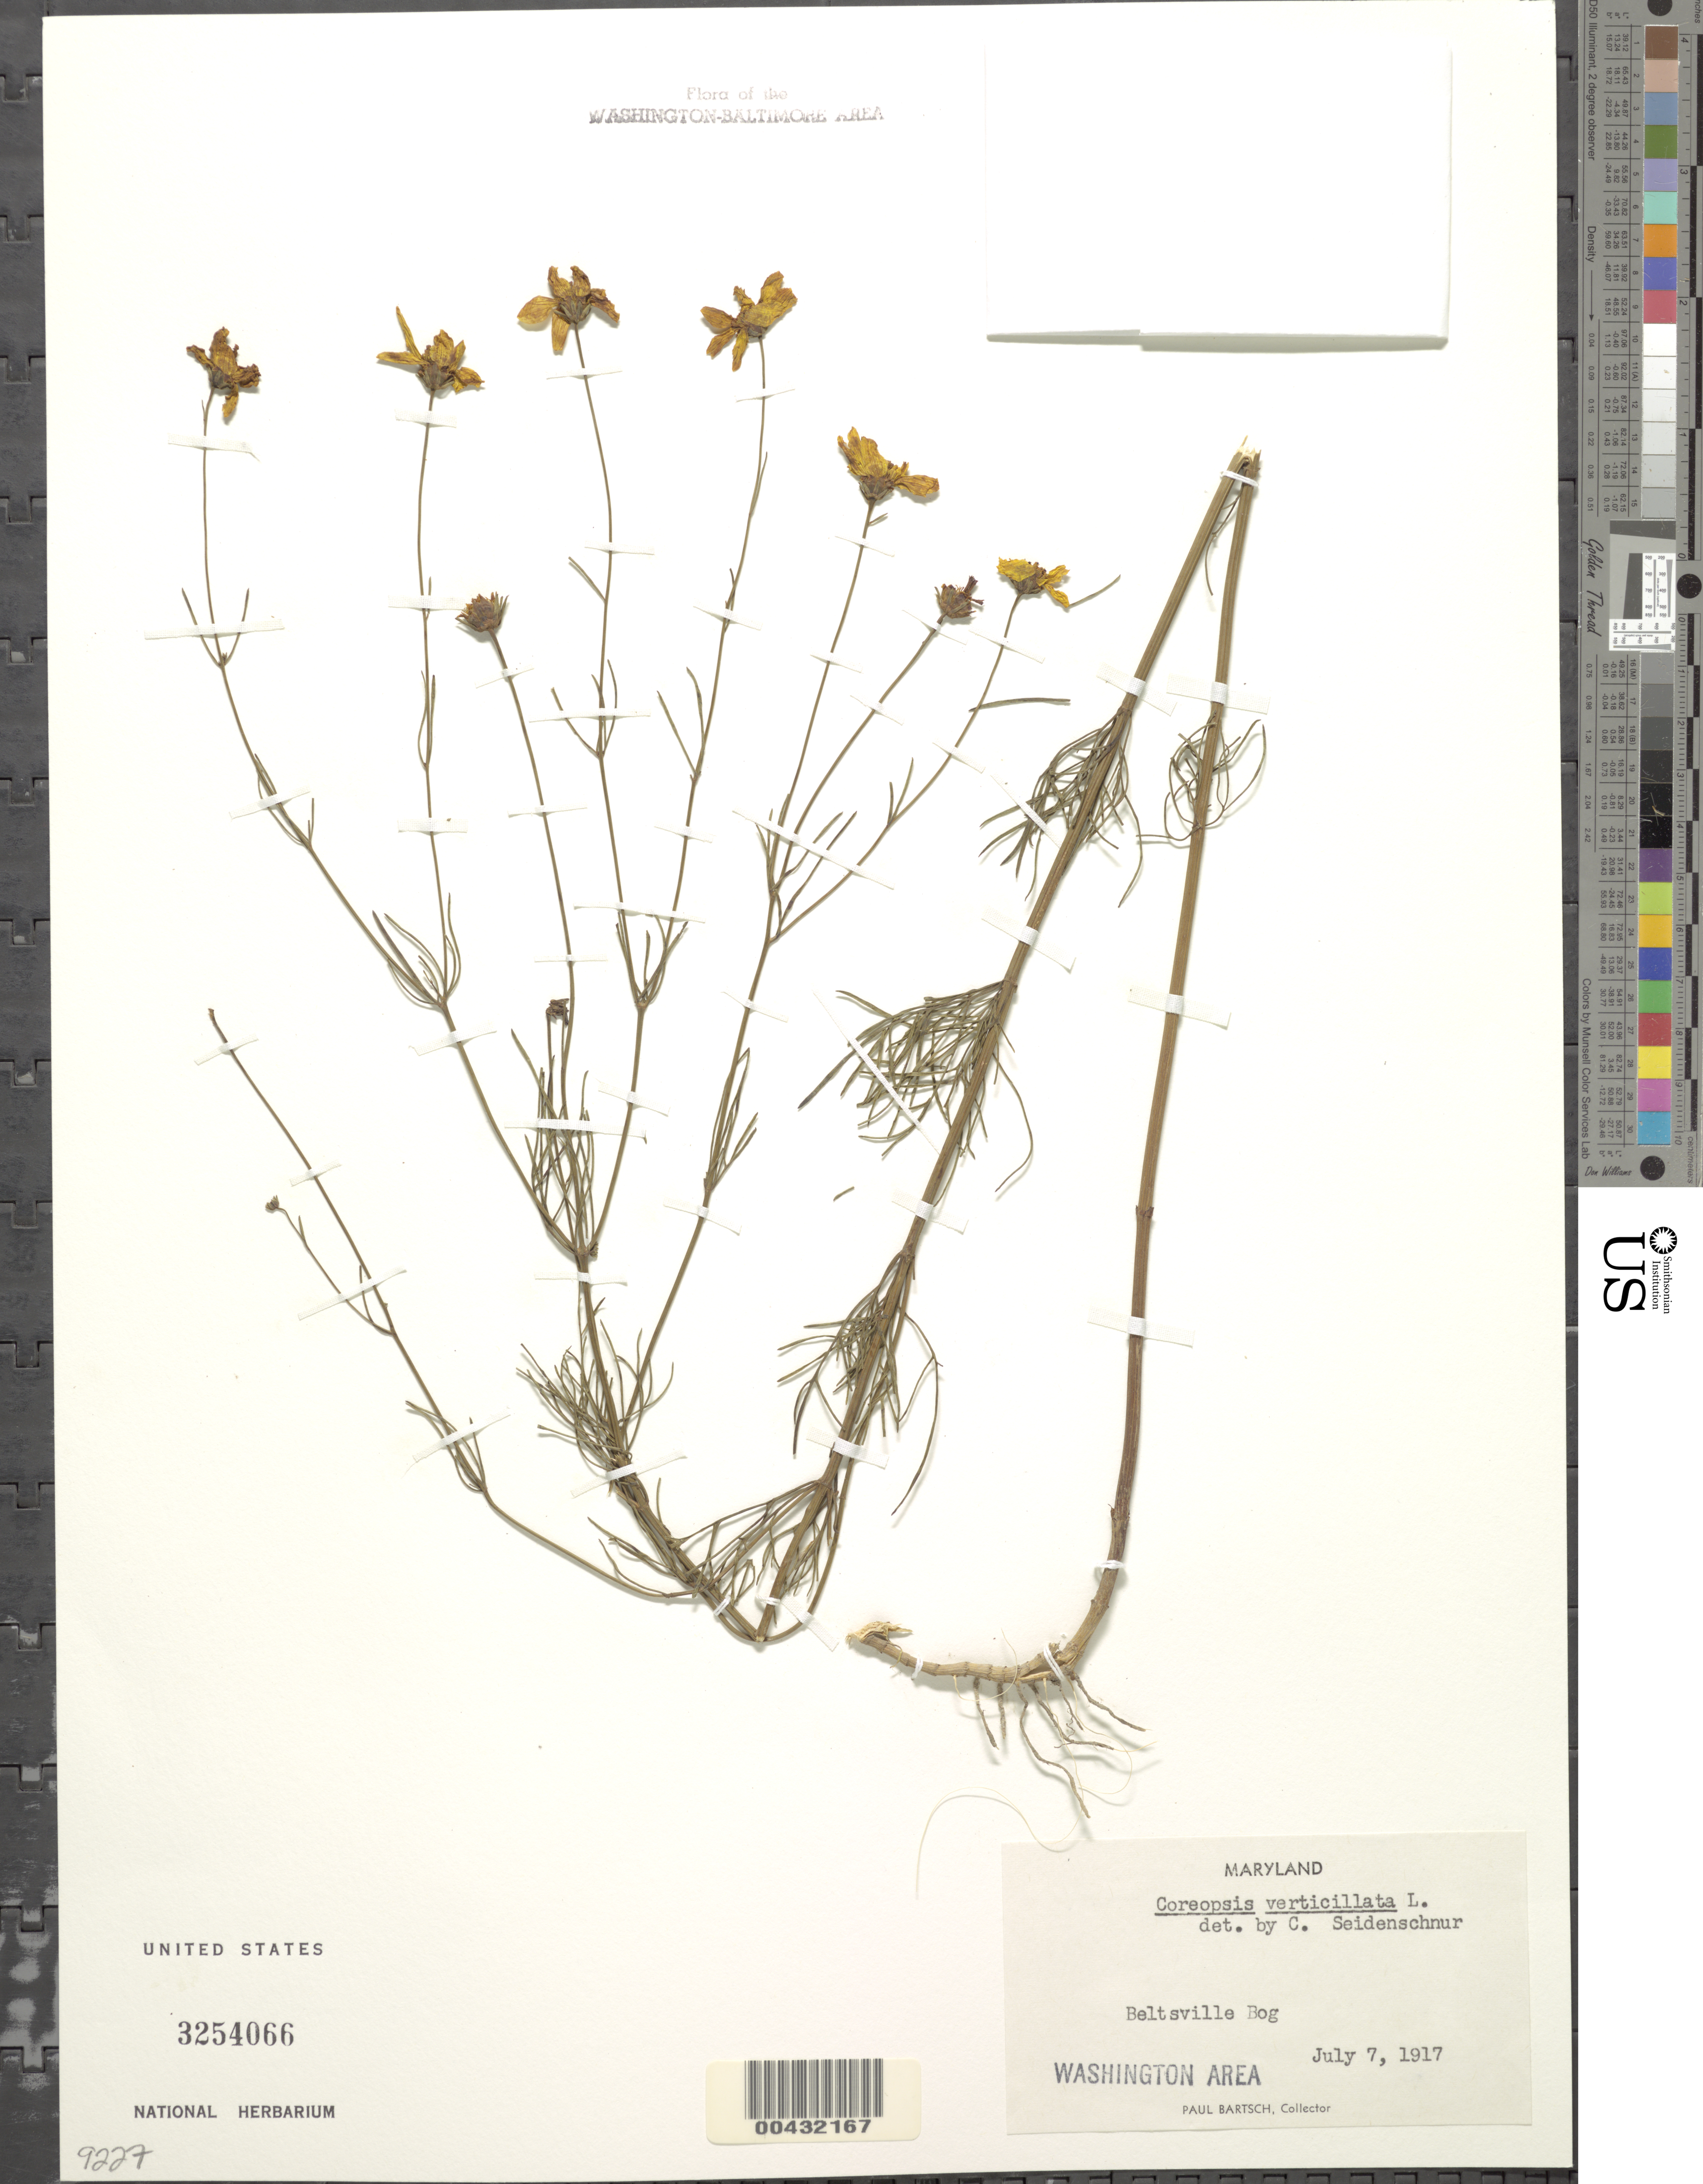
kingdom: Plantae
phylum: Tracheophyta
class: Magnoliopsida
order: Asterales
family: Asteraceae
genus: Coreopsis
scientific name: Coreopsis verticillata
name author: L.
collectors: P. Bartsch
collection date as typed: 07 Jul 1917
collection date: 1917-07-07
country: United States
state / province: Maryland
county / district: Prince George's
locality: Beltsville Bog, (Powder Mill Bogs)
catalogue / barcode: US 3254066